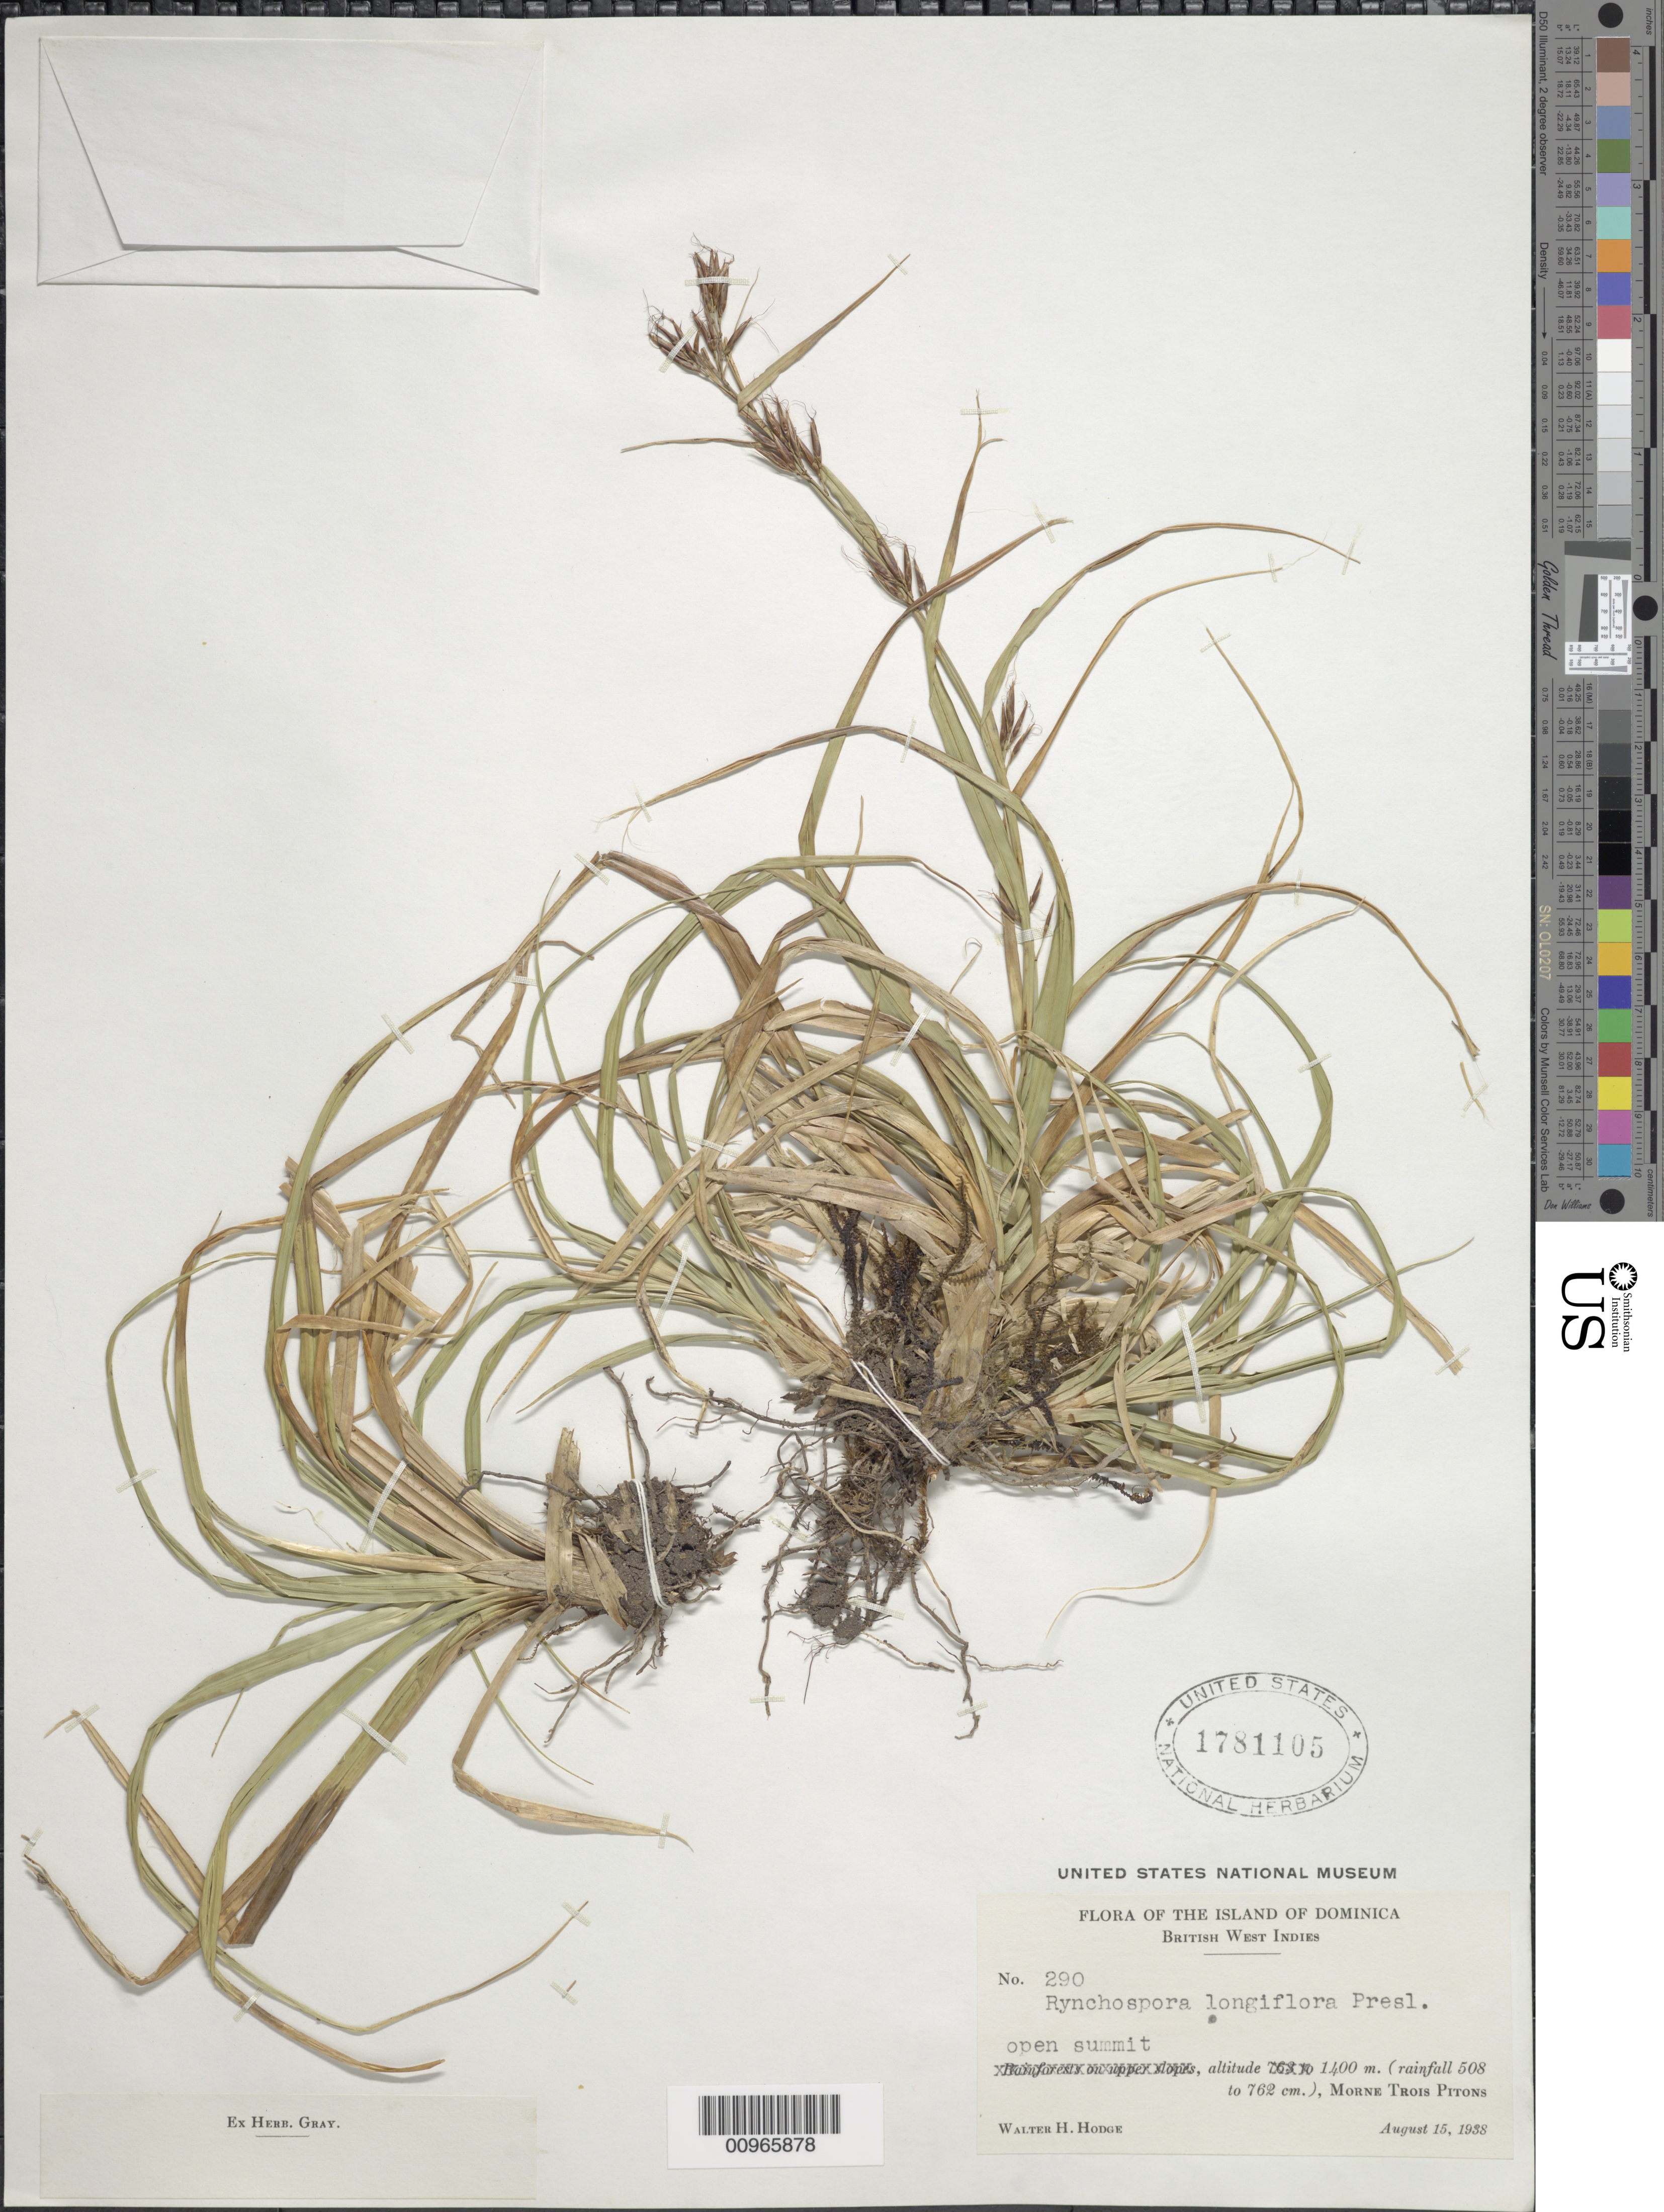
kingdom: Plantae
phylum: Tracheophyta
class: Liliopsida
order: Poales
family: Cyperaceae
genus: Rhynchospora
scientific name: Rhynchospora longiflora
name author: C. Presl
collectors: W. Hodge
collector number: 290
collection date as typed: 15 Aug 1938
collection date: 1938-08-15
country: Dominica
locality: Summit, Morne Trois Pitons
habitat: Open summit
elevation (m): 1400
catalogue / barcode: US 1781105